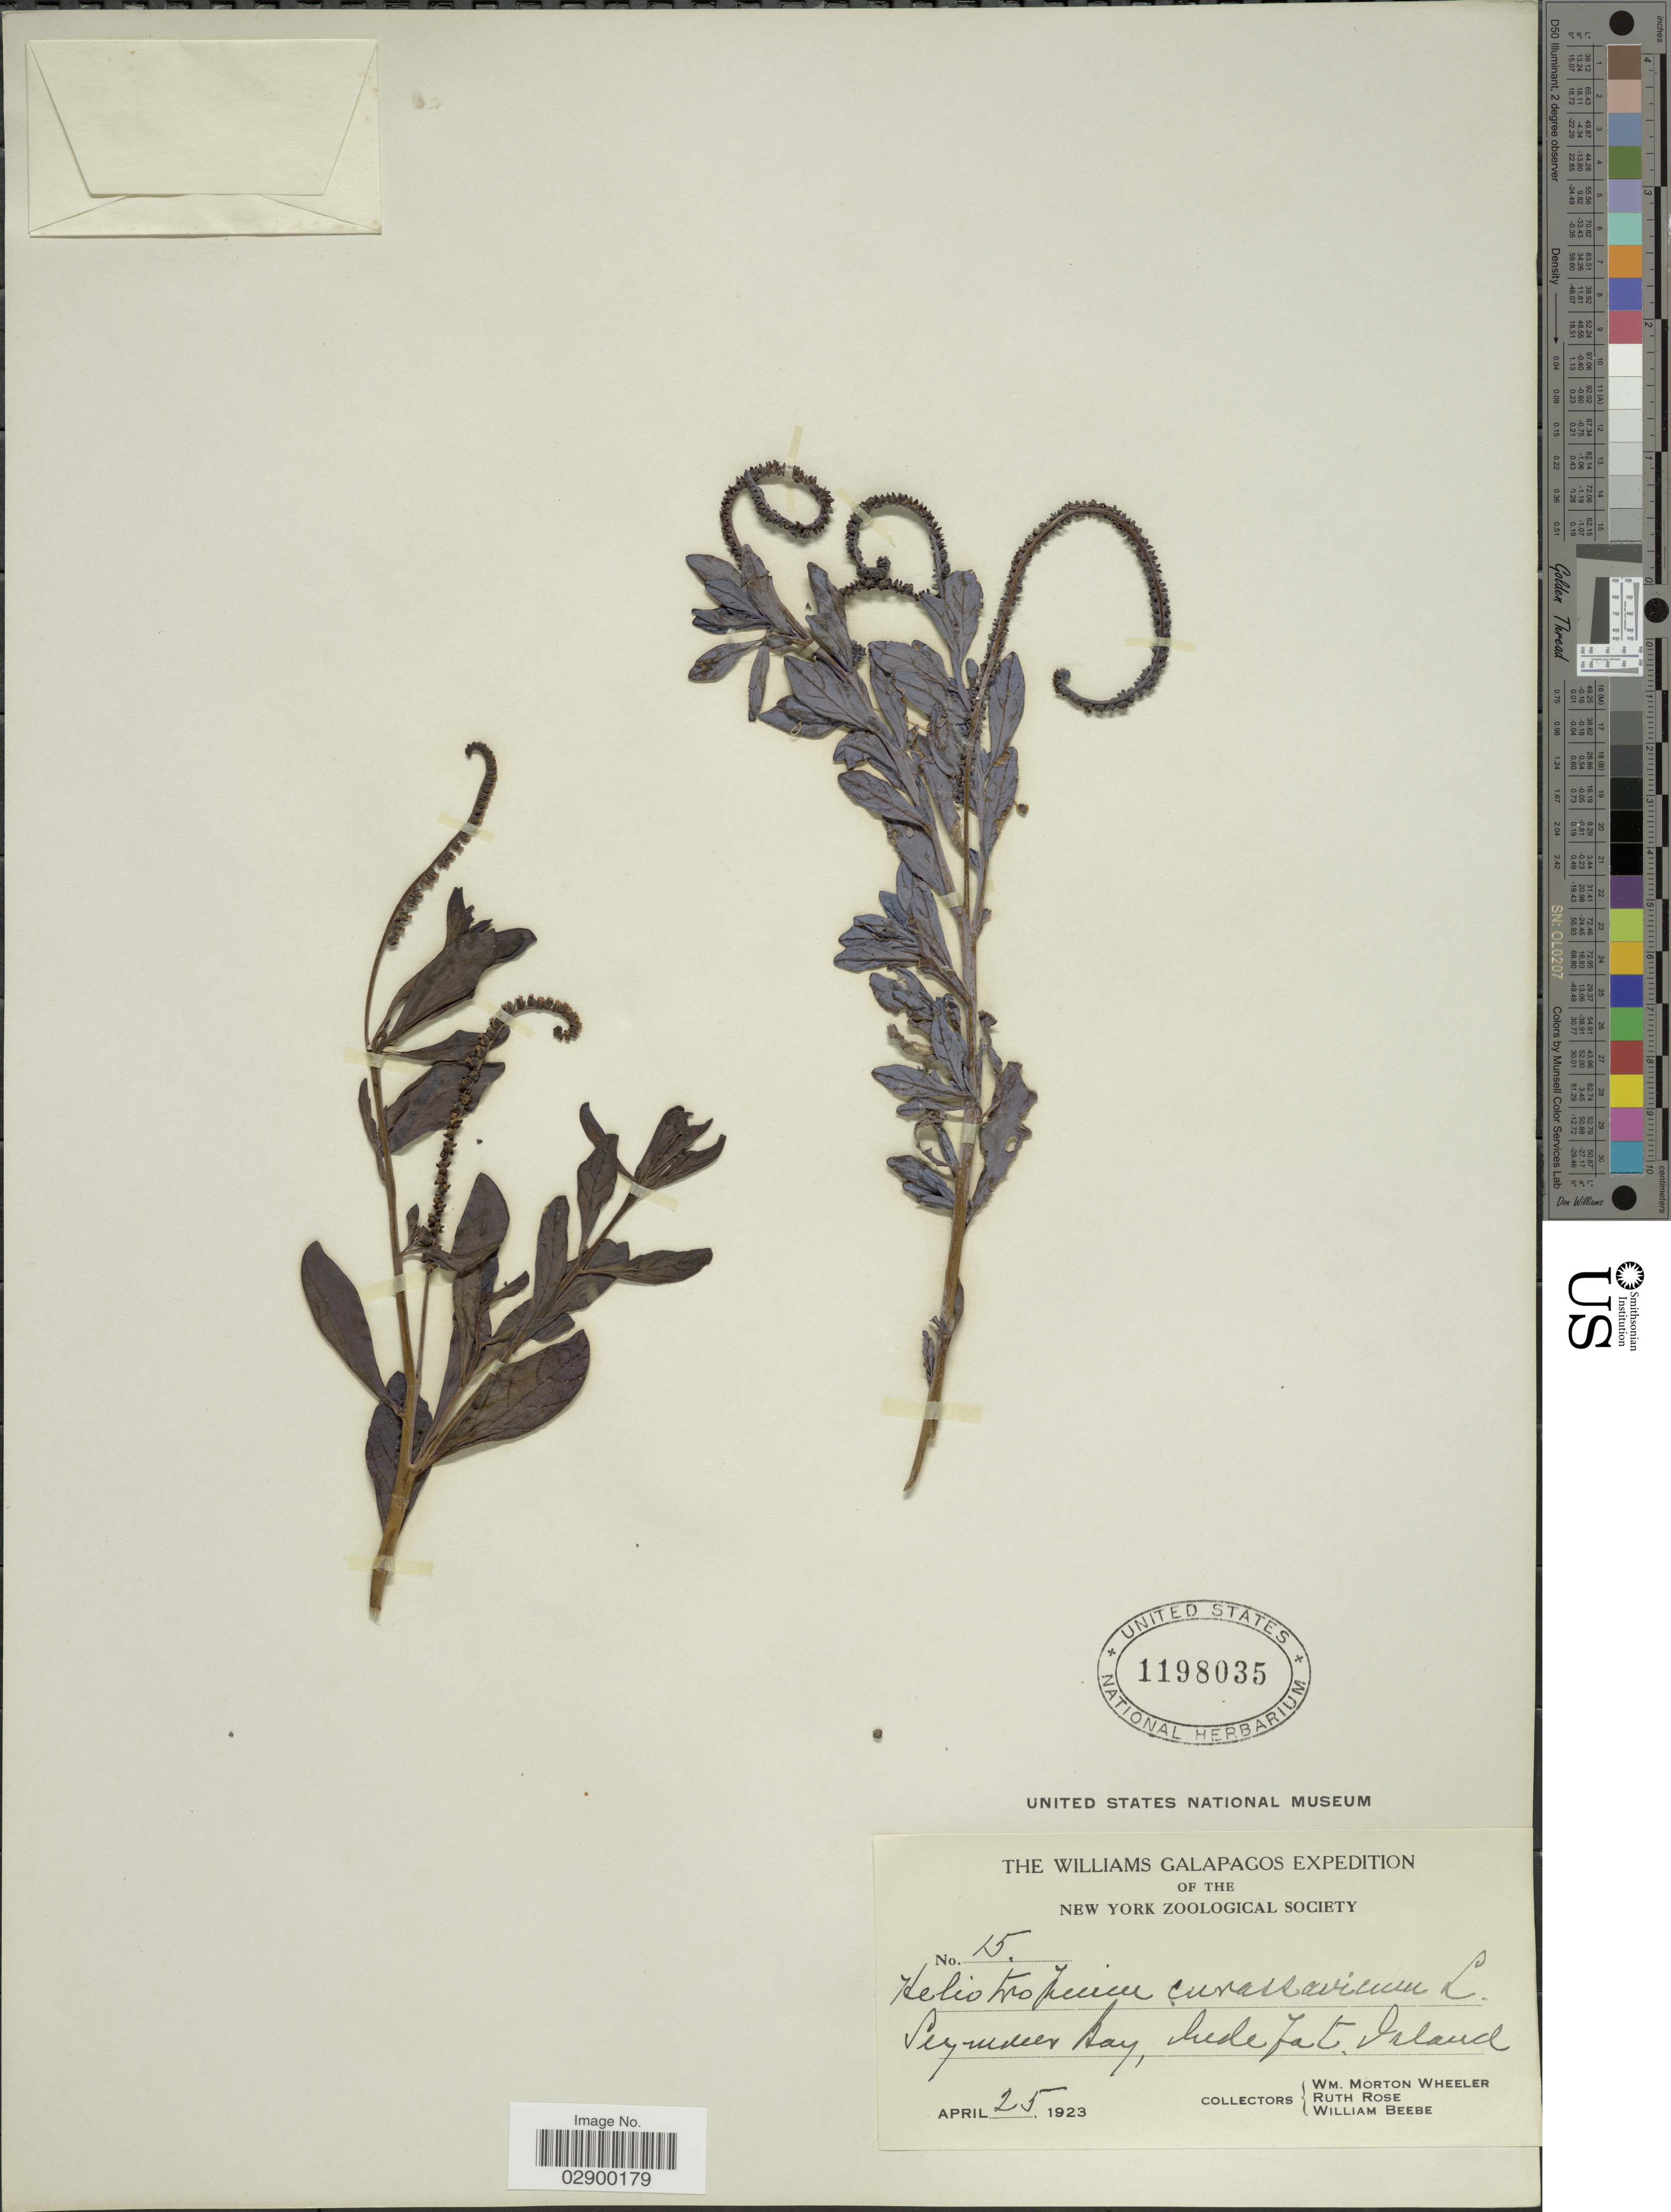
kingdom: Plantae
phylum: Tracheophyta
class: Magnoliopsida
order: Boraginales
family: Heliotropiaceae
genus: Heliotropium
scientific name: Heliotropium curassavicum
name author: L.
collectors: W. Wheeler, R. Rose & W. Beebe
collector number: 15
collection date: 1923-04-25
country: Ecuador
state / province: Colón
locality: The Williams Galapagos, Seymour Bay.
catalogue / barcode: US 1198035